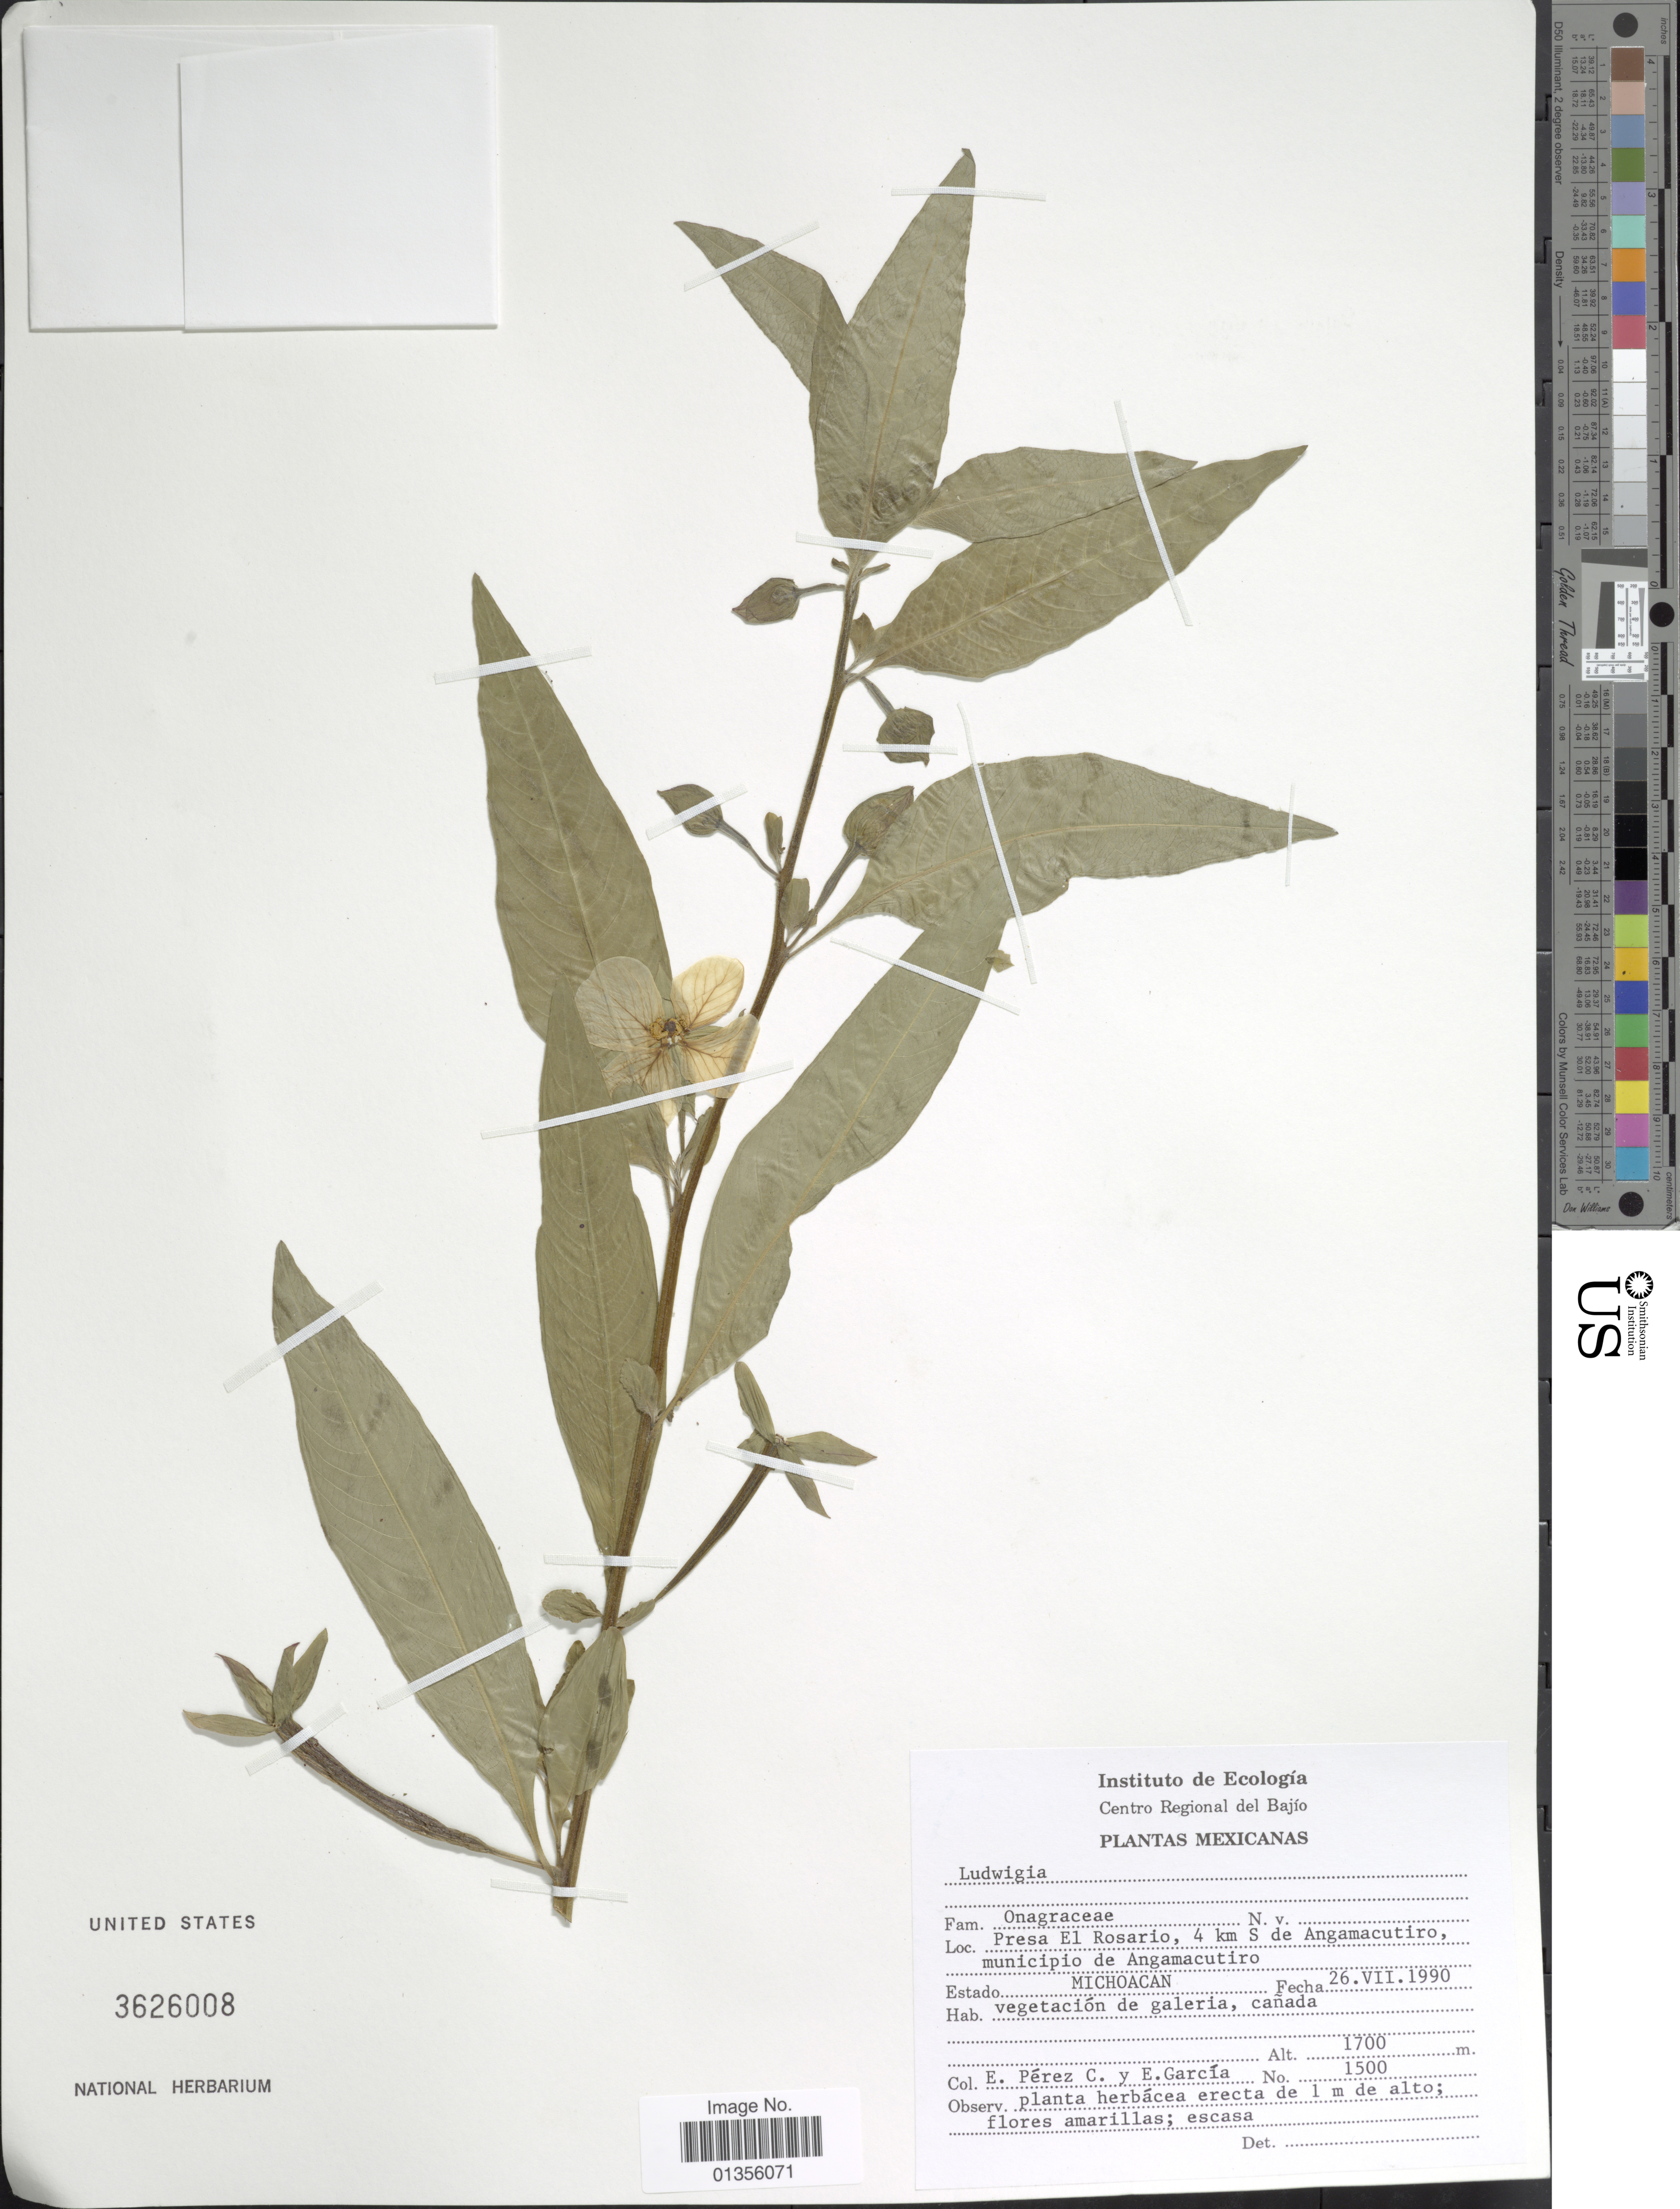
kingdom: Plantae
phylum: Tracheophyta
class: Magnoliopsida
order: Myrtales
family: Onagraceae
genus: Ludwigia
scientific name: Ludwigia sp.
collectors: E. Pérez & E. García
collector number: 1500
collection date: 1990-07-26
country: Mexico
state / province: Michoacán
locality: Presa El Rosario, 4 km S de Angamacutiro, municipio de Angamacutiro. Estado Michoacan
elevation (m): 1700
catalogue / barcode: US 3626008